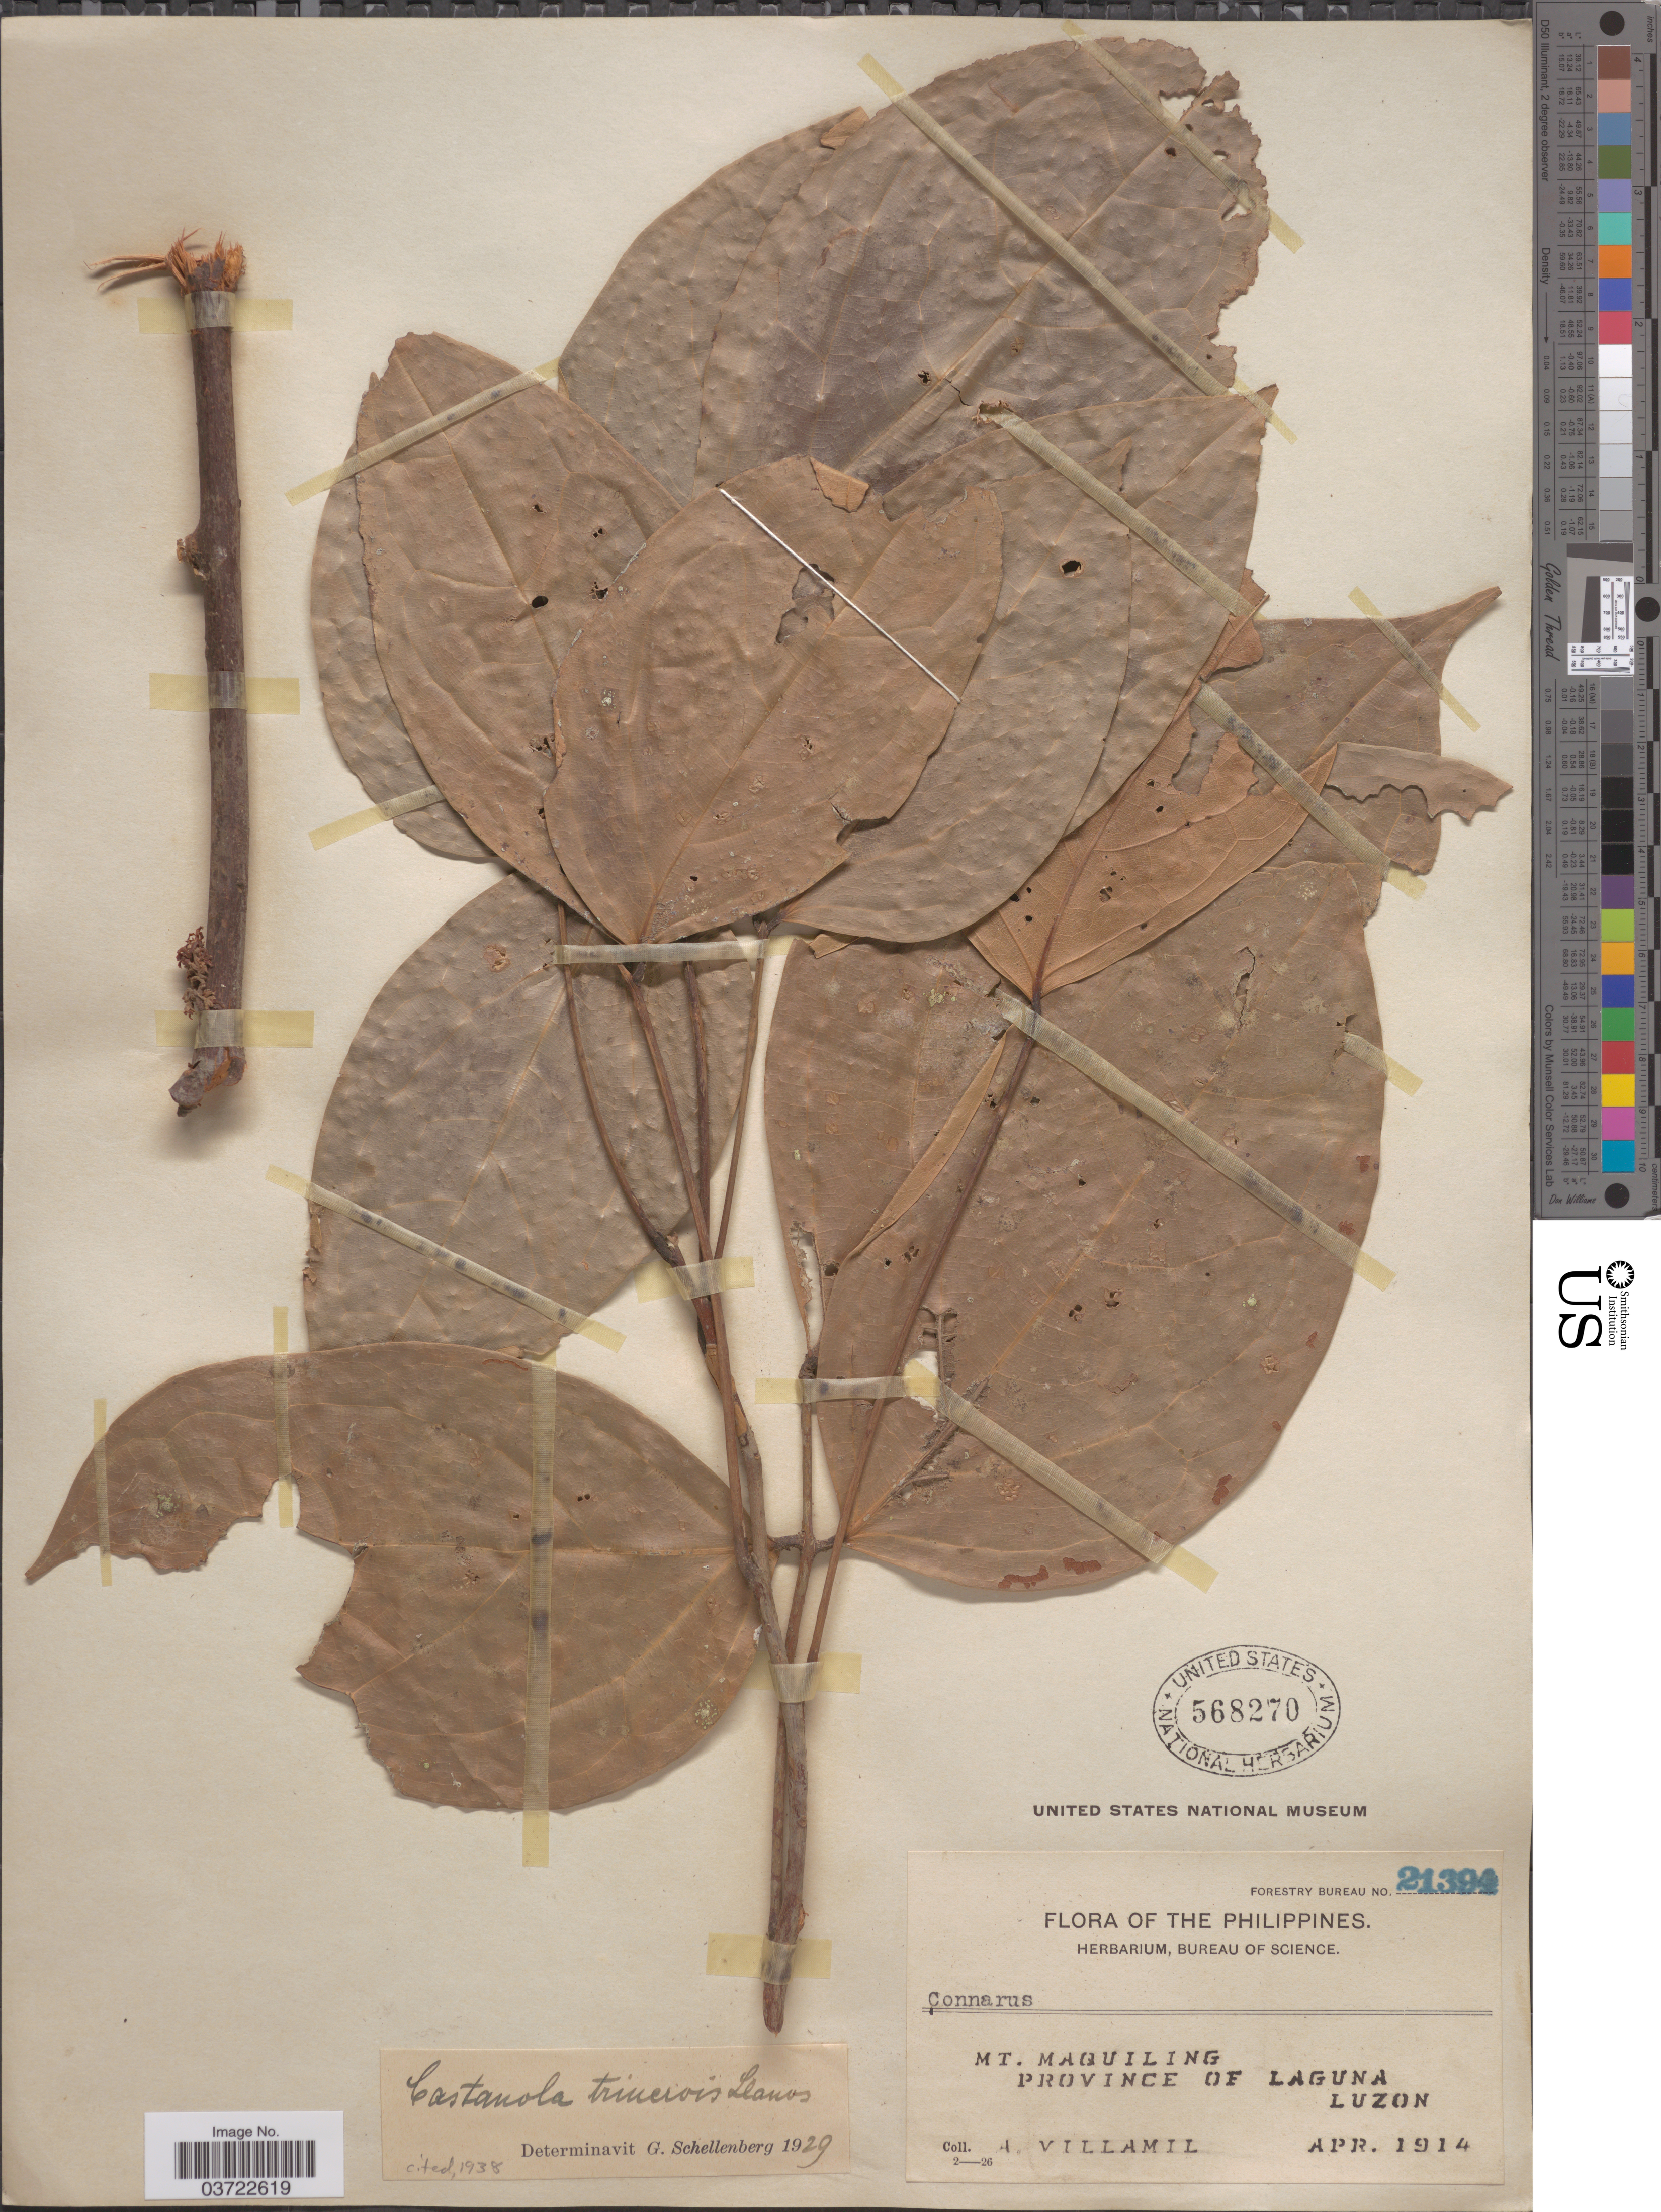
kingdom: Plantae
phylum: Tracheophyta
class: Magnoliopsida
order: Oxalidales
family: Connaraceae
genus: Agelaea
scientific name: Agelaea trinervis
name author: (Llanos) Merr.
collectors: A. Villamil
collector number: Forestry Bureau 21394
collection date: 1914-04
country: Philippines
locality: Mt. Maquiling, Province of Laguna, Luzon.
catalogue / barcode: US 568270